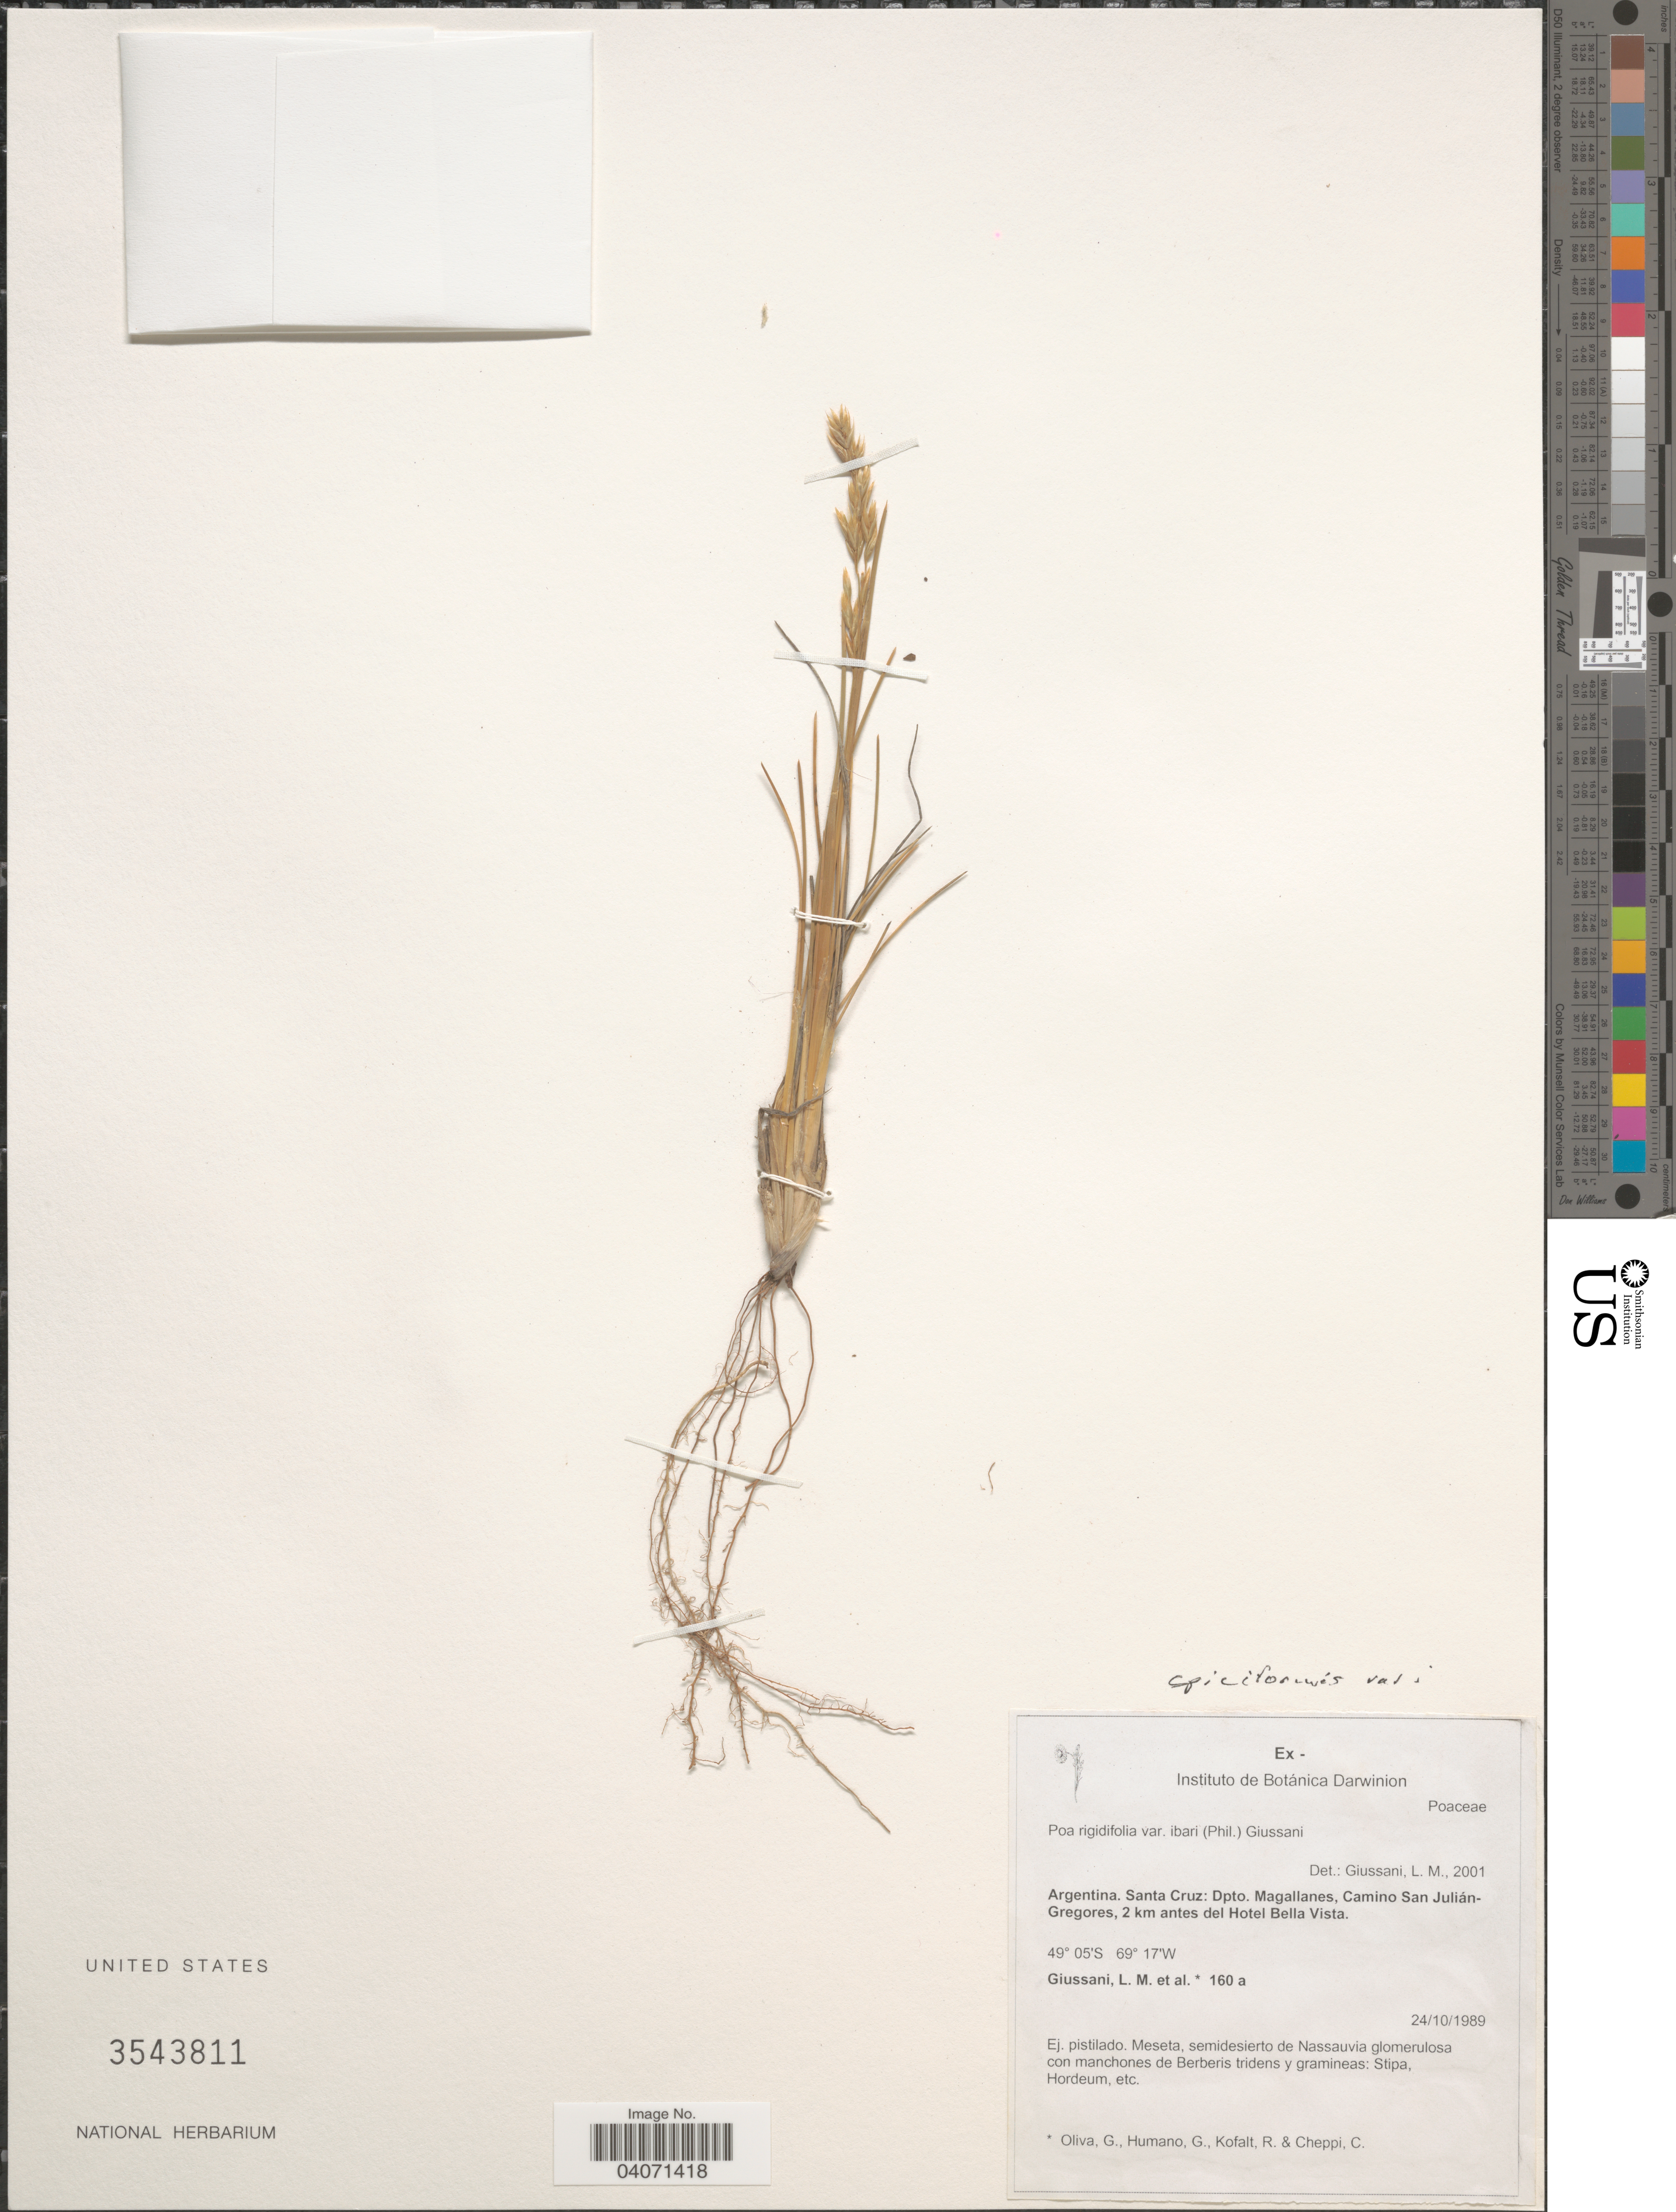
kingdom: Plantae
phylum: Tracheophyta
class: Liliopsida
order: Poales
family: Poaceae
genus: Poa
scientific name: Poa spiciformis var. ibarii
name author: (Phil.) Giussani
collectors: L. Giussani, G. Oliva, G. Humano, R. Kofalt & C. Cheppi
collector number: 160a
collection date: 1989-10-24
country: Argentina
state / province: Santa Cruz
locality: Dpto. Magallanes, Camino San Julián-Gregores, 2 km antes del Hotel Bella Vista.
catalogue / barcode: US 3543811